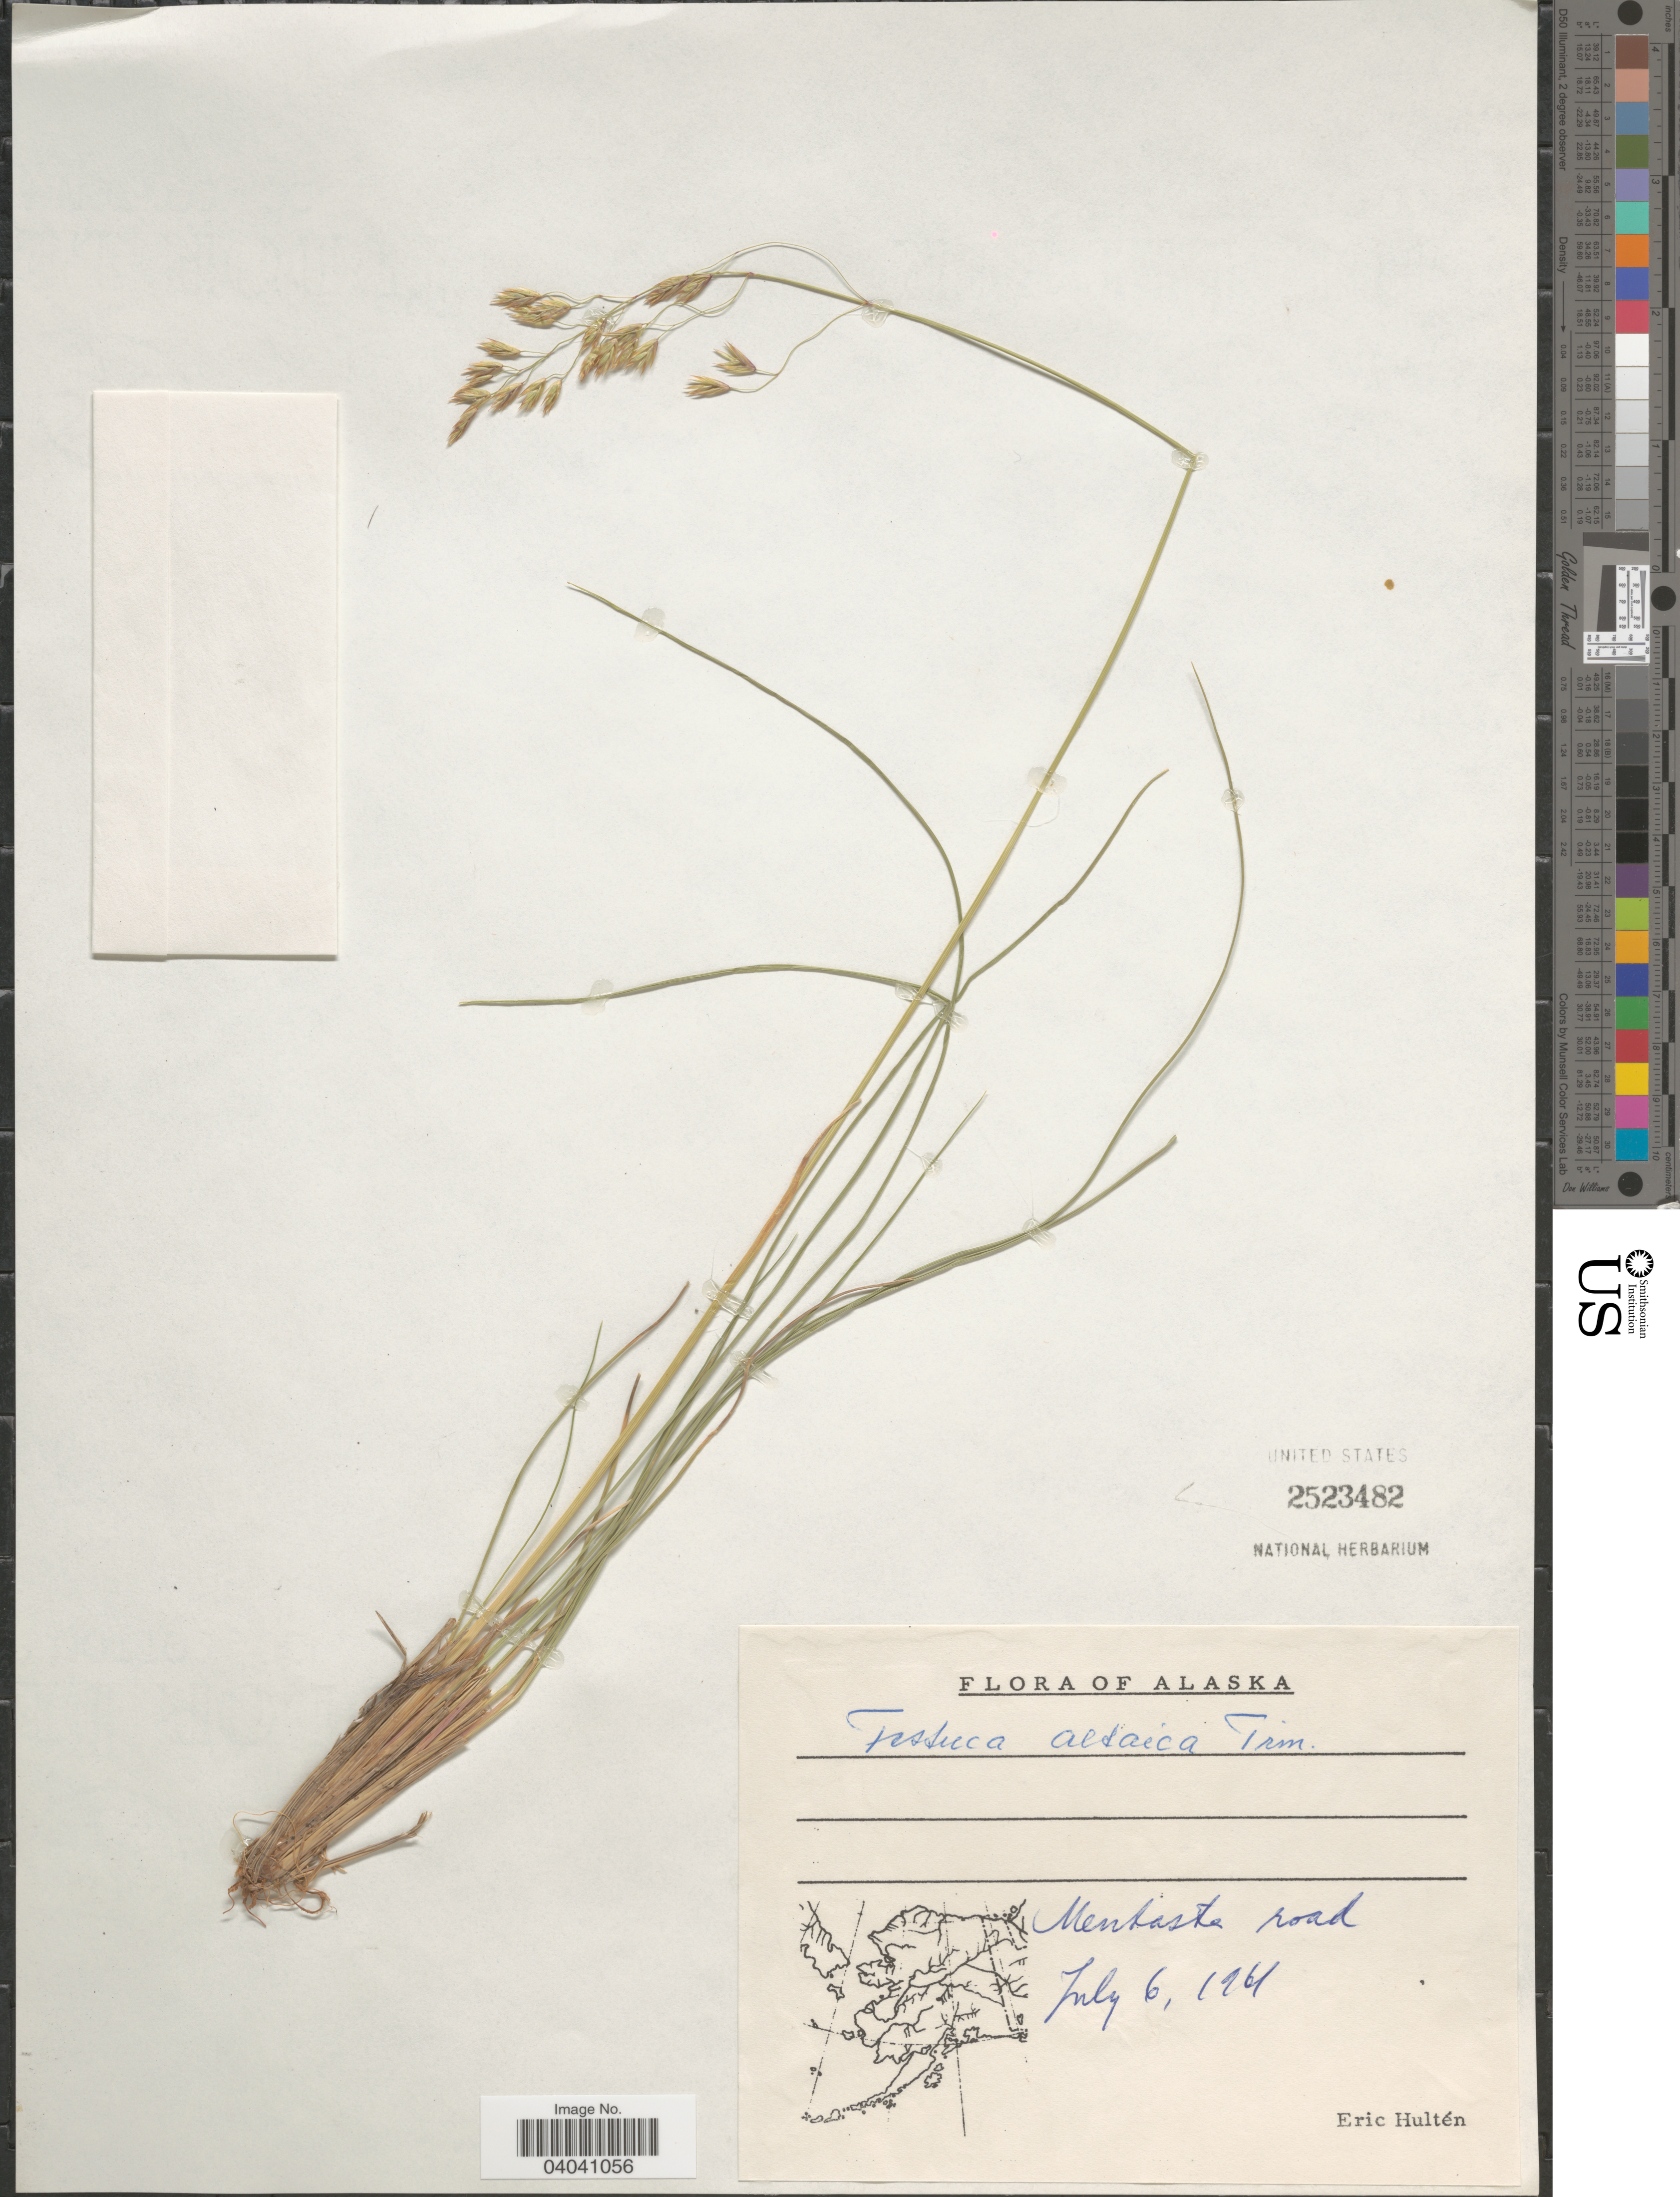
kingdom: Plantae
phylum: Tracheophyta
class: Liliopsida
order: Poales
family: Poaceae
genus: Festuca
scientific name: Festuca altaica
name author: Trin.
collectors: E. G. Hultén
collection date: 1961-07-06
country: United States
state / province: Alaska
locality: Mentasta road.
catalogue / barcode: US 2523482